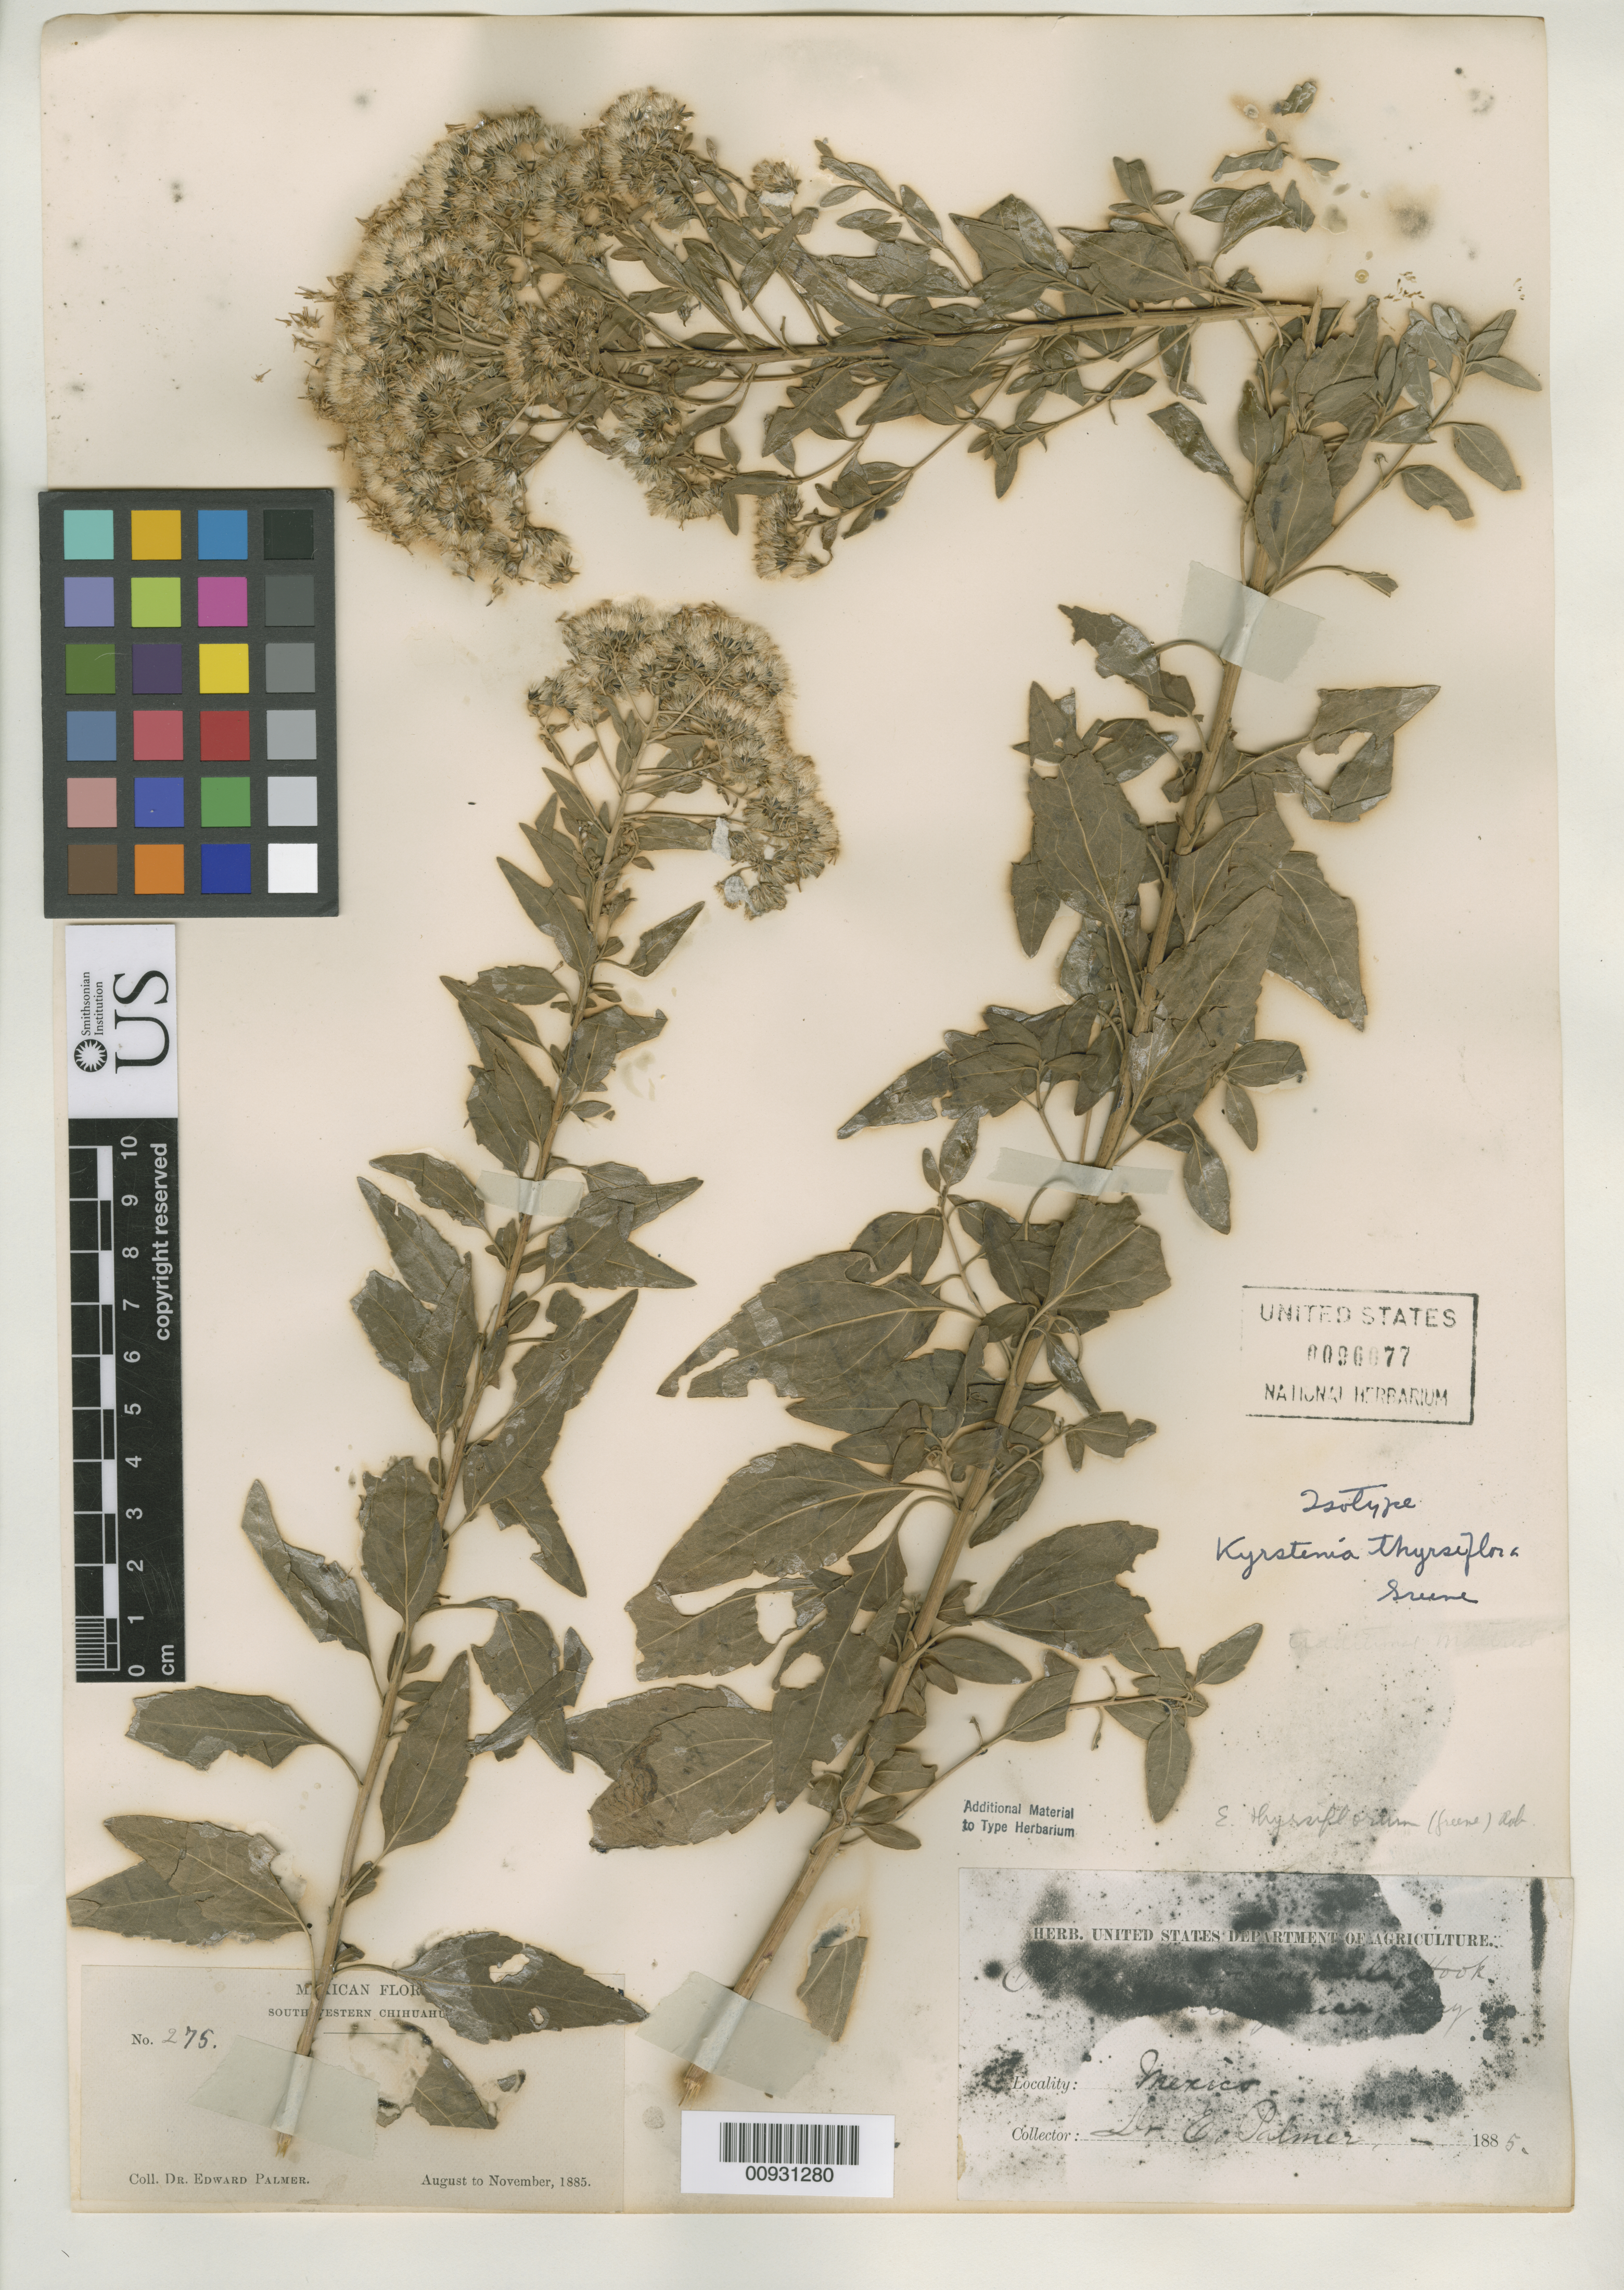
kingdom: Plantae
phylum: Tracheophyta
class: Magnoliopsida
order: Asterales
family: Asteraceae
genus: Kyrstenia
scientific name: Kyrstenia thyrsiflora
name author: Greene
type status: Isotype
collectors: E. Palmer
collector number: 275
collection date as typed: Aug 1885 to Nov 1885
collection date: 1885-08/1885-11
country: Mexico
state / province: Chihuahua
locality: South-western Chihuahua.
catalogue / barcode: US 96077